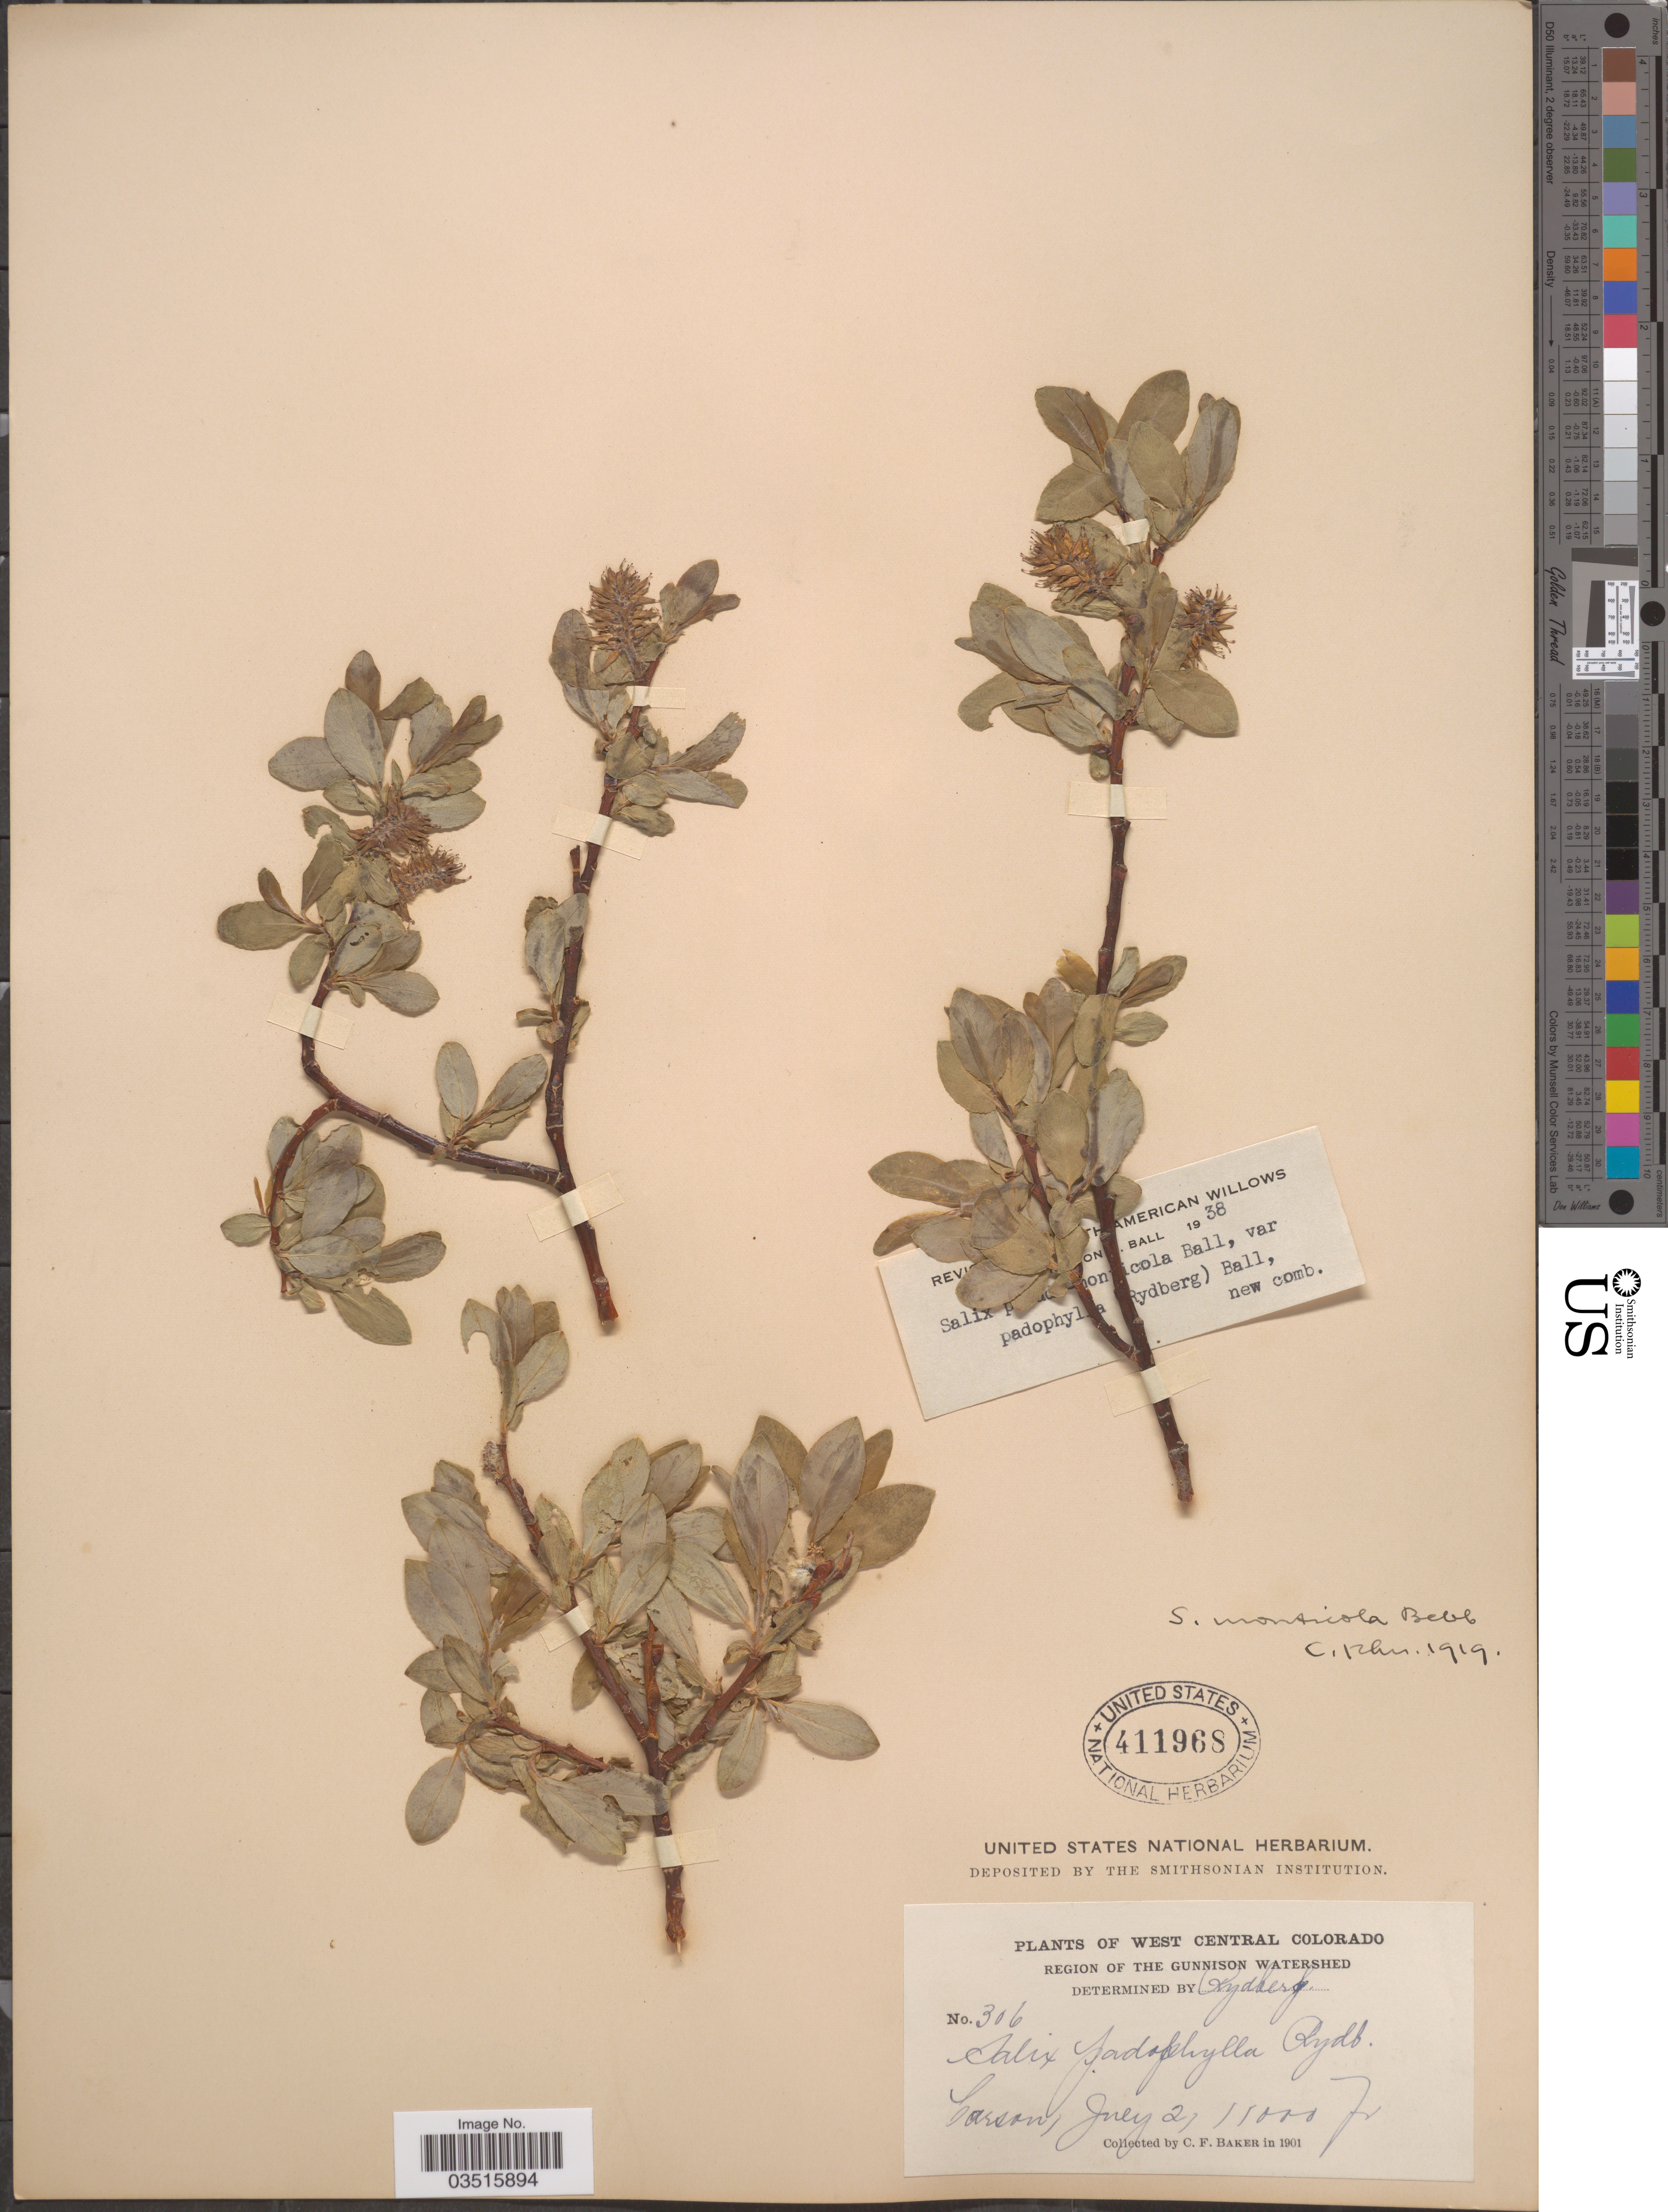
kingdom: Plantae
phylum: Tracheophyta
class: Magnoliopsida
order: Malpighiales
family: Salicaceae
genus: Salix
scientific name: Salix monticola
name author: Bebb.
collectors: C. F. Baker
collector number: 306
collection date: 1901-07-02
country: United States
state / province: Colorado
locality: West Central Colorado. Region of the Gunnison Watershed. Carson.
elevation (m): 3353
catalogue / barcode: US 411968